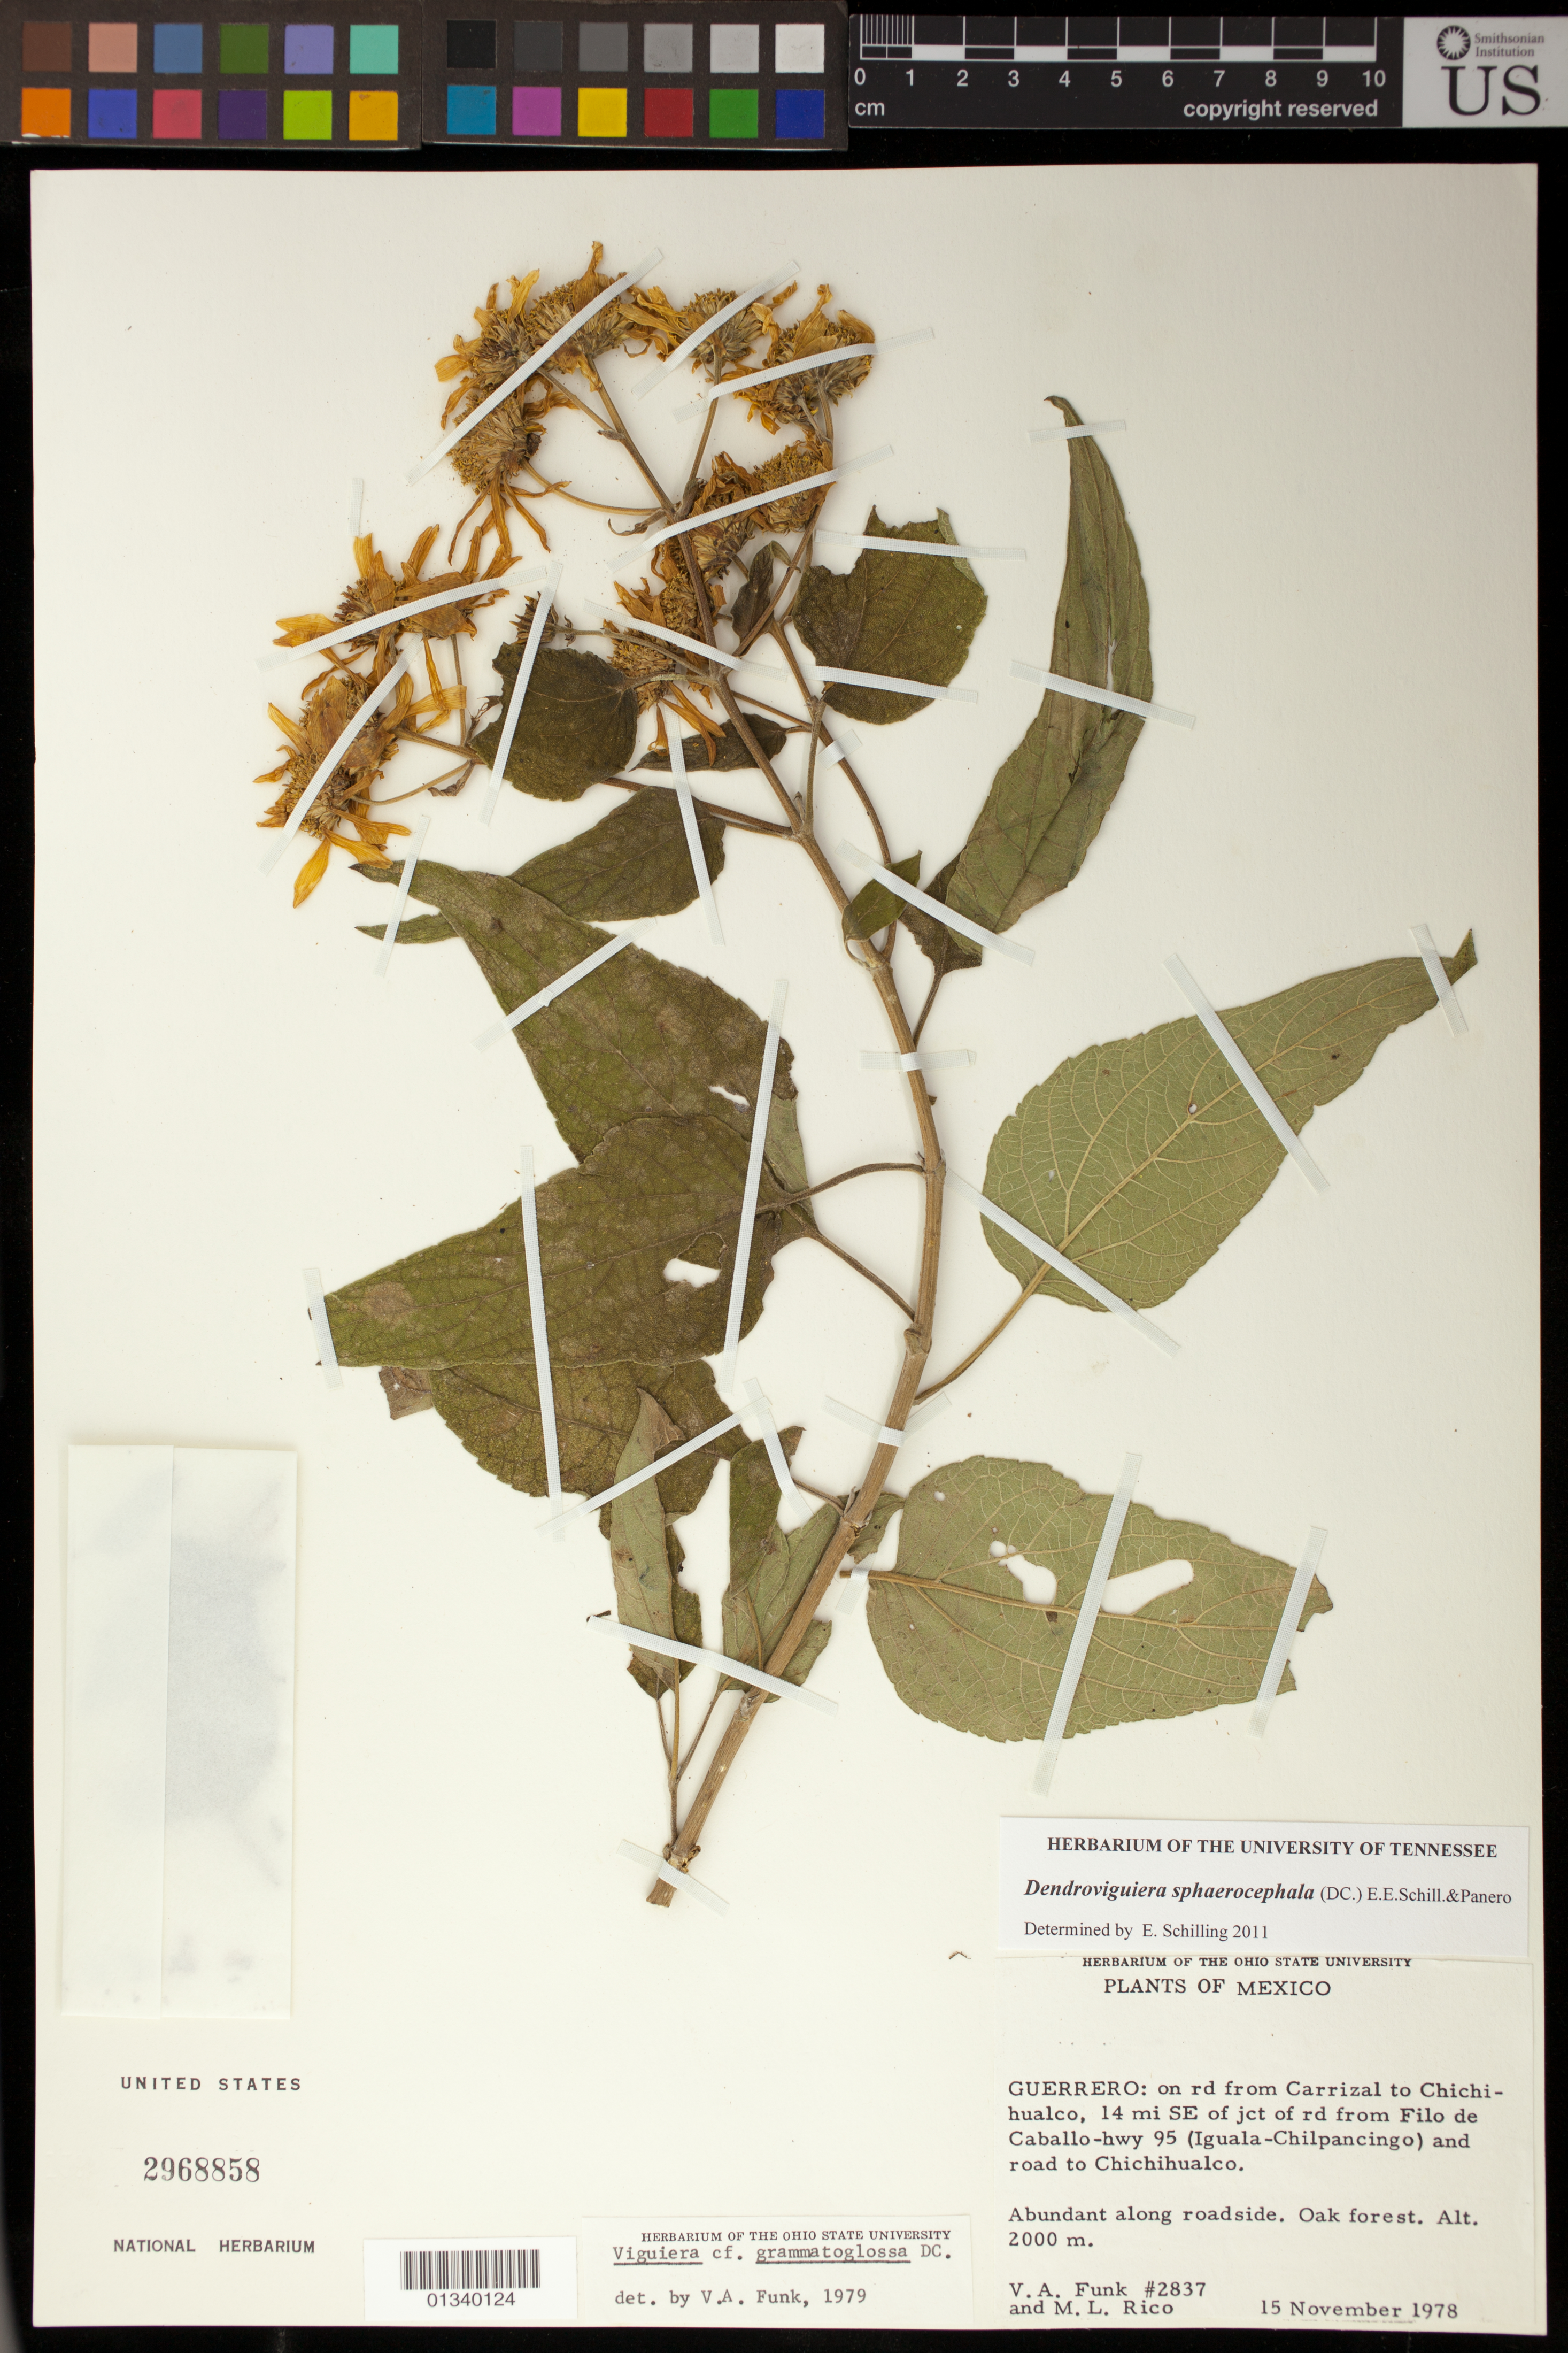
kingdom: Plantae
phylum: Tracheophyta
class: Magnoliopsida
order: Asterales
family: Asteraceae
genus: Viguiera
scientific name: Viguiera sphaerocephala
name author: (DC.) Hemsl.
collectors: V. Funk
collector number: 2837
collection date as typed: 15 November 1978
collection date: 1978-11-15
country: Mexico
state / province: Guerrero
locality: On road from Carrizal to Chichihualco, 14 mi SE of jct of rd to Filo de Canallo-hwy 95 (Iguala-Chilpancingo) and road to Chichihualco.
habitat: Oak forest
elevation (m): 2000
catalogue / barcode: US 2968858